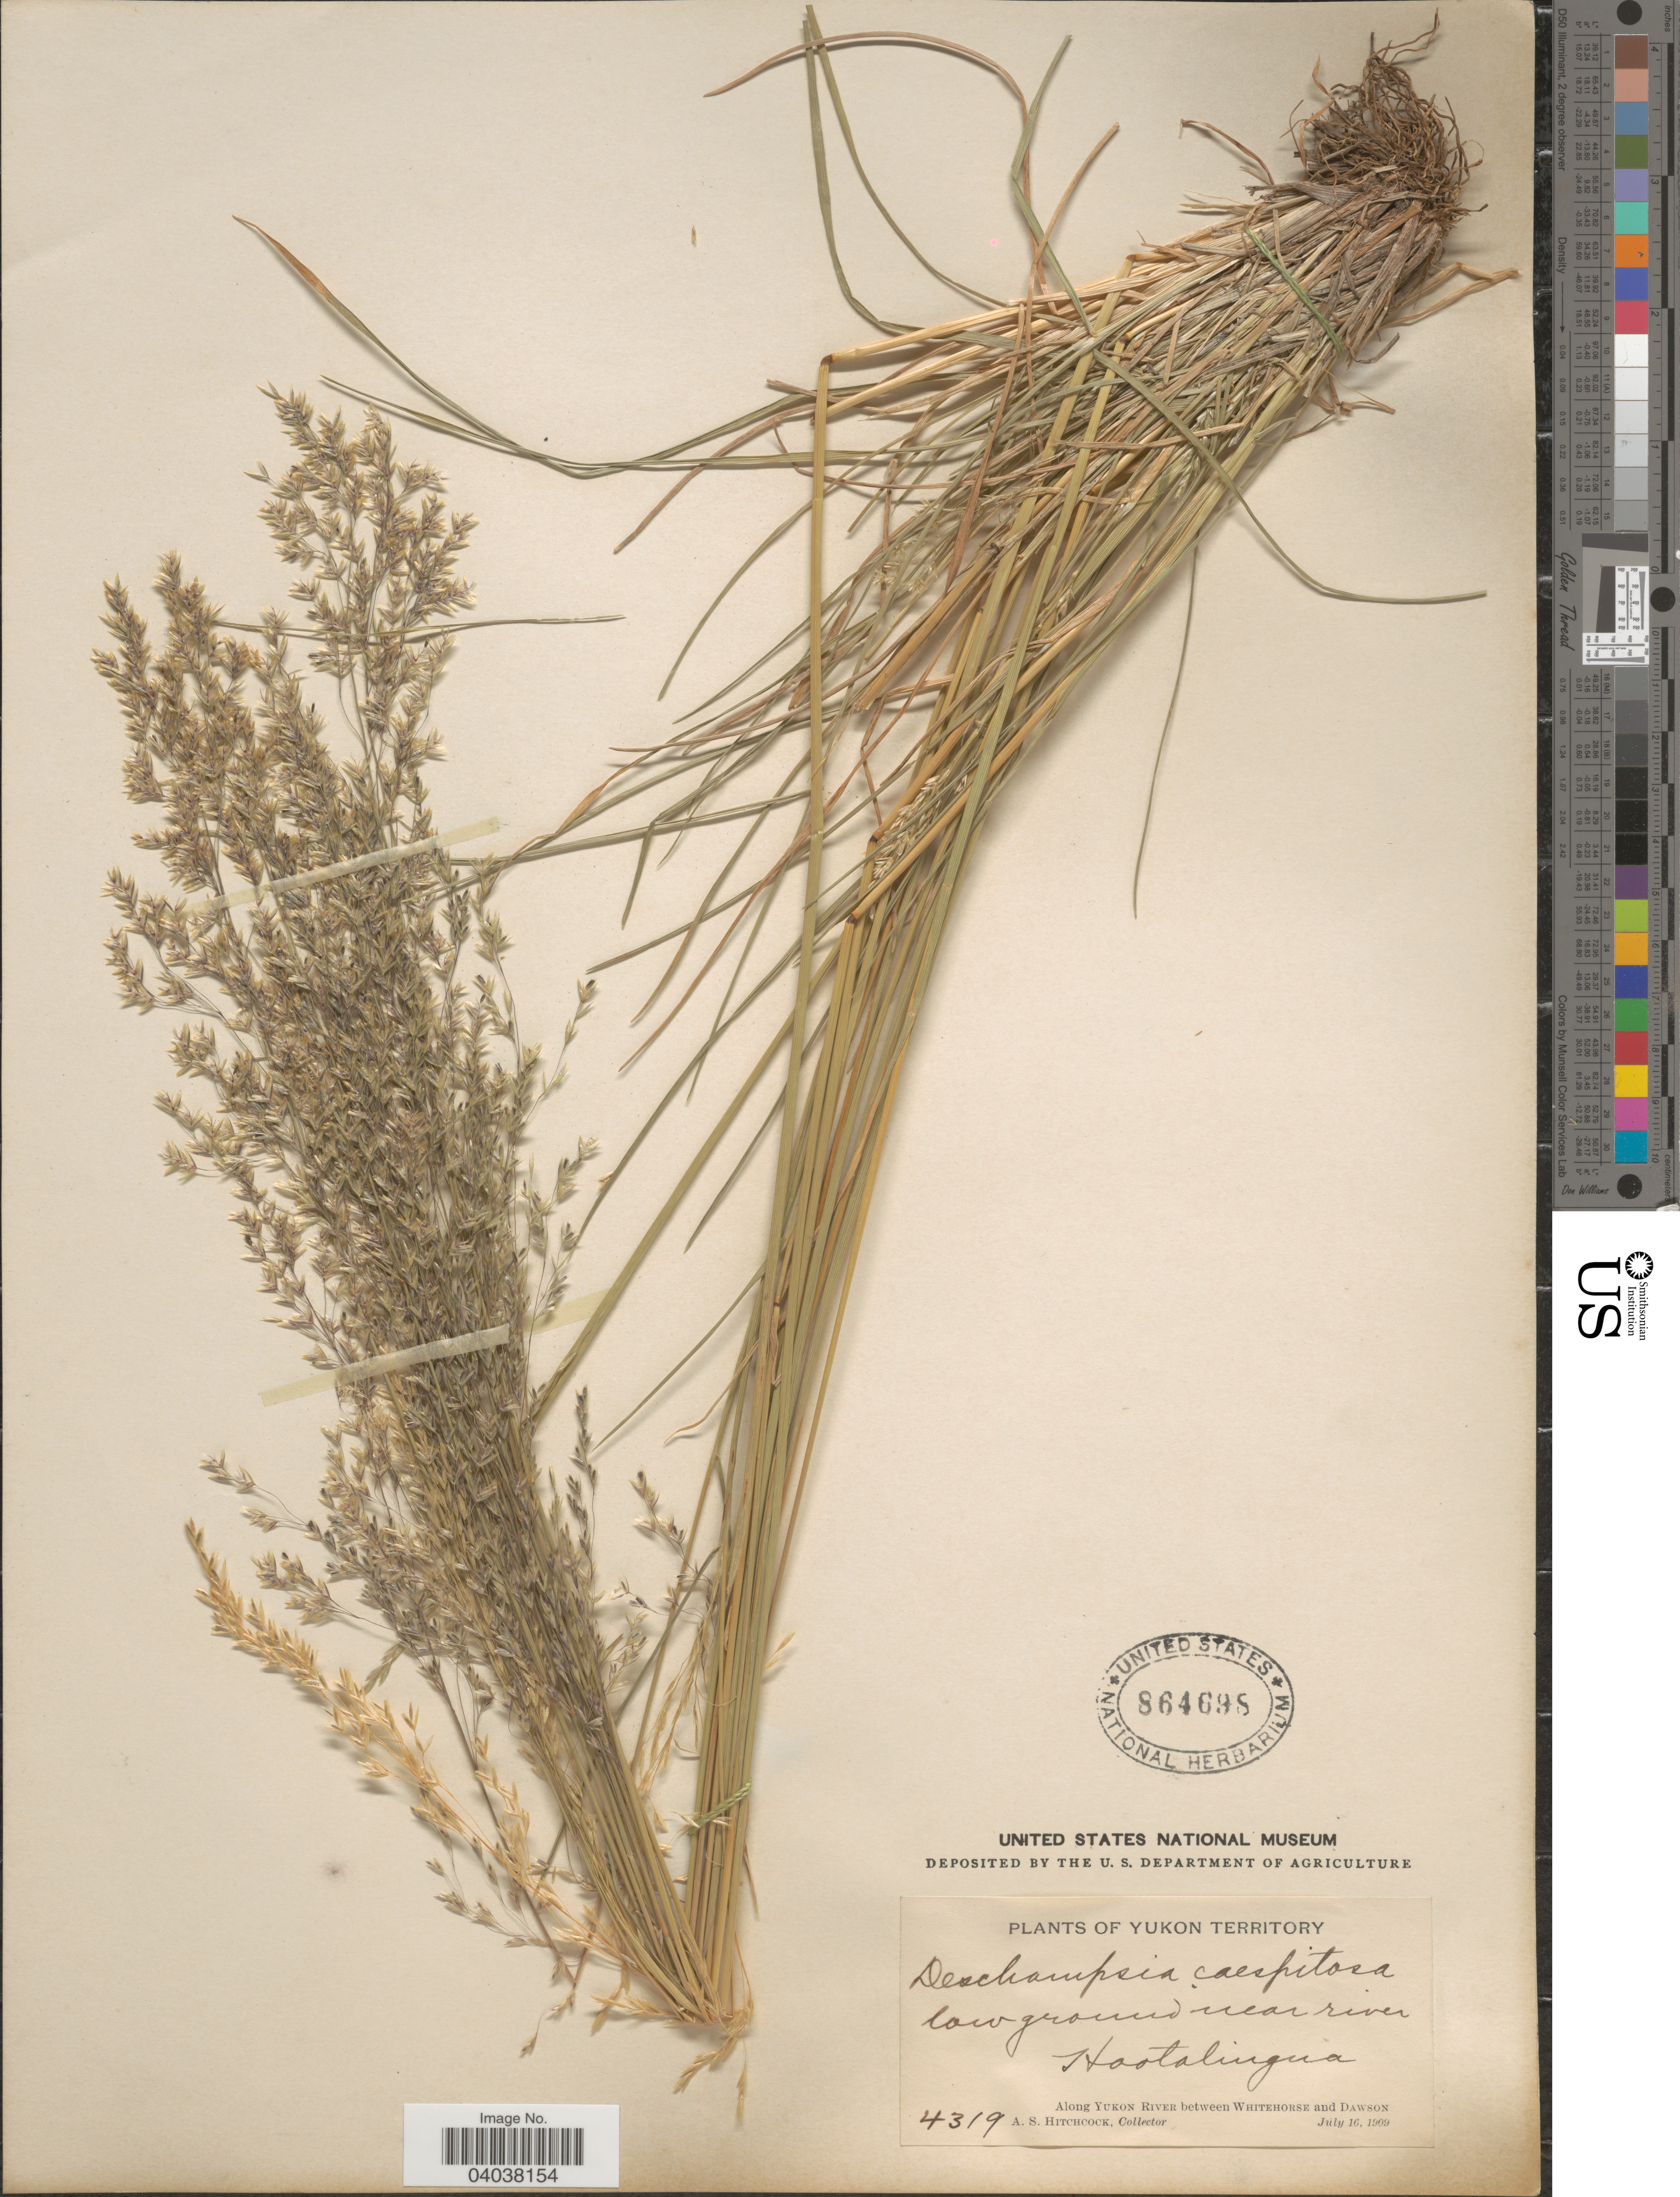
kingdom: Plantae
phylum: Tracheophyta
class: Liliopsida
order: Poales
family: Poaceae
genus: Deschampsia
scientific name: Deschampsia cespitosa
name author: (L.) P. Beauv.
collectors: A. S. Hitchcock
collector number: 4319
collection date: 1909-07-16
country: Canada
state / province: Yukon Territory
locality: Near river Hootalingua. Along Yukon River between Whitehorse and Dawson.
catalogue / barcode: US 864698